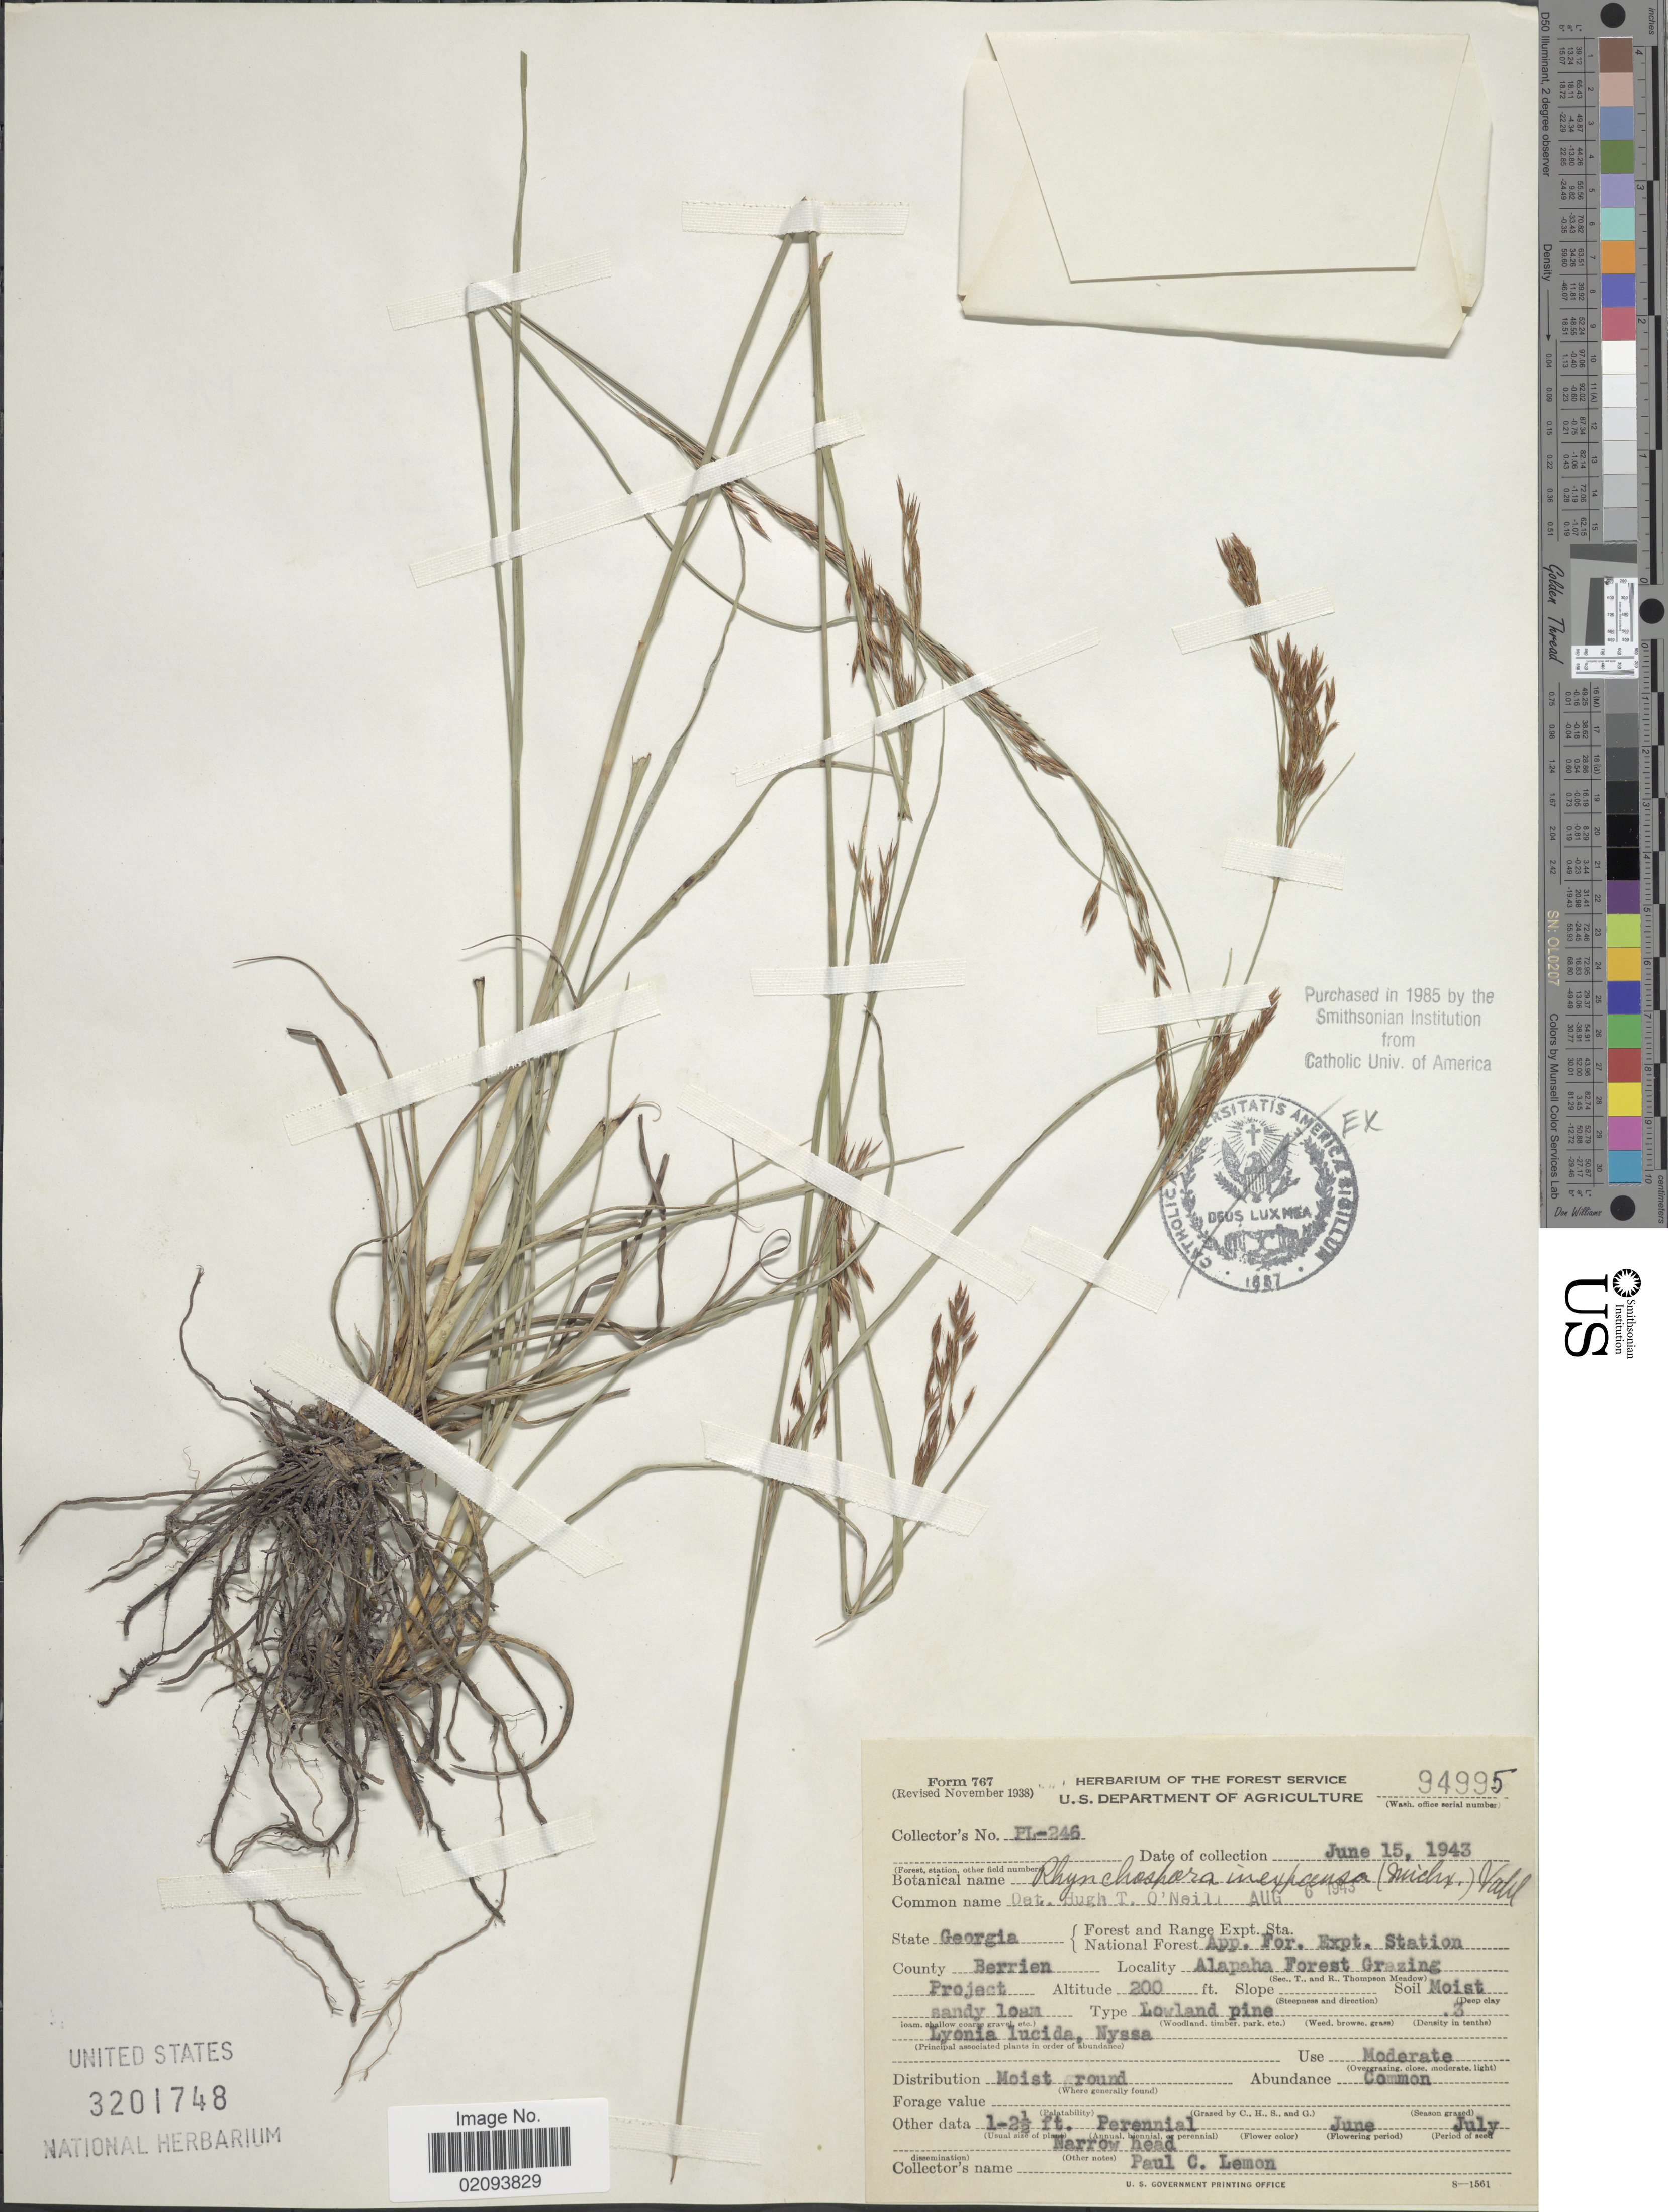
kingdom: Plantae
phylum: Tracheophyta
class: Liliopsida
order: Poales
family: Cyperaceae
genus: Rhynchospora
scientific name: Rhynchospora inexpansa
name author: (Michx.) Vahl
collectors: P. Lemon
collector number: PL-246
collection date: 1943-06-15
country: United States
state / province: Georgia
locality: App. For. Expt. Station. County Berrien. Alapaha Forest Grazing Project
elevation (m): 61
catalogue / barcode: US 3201748